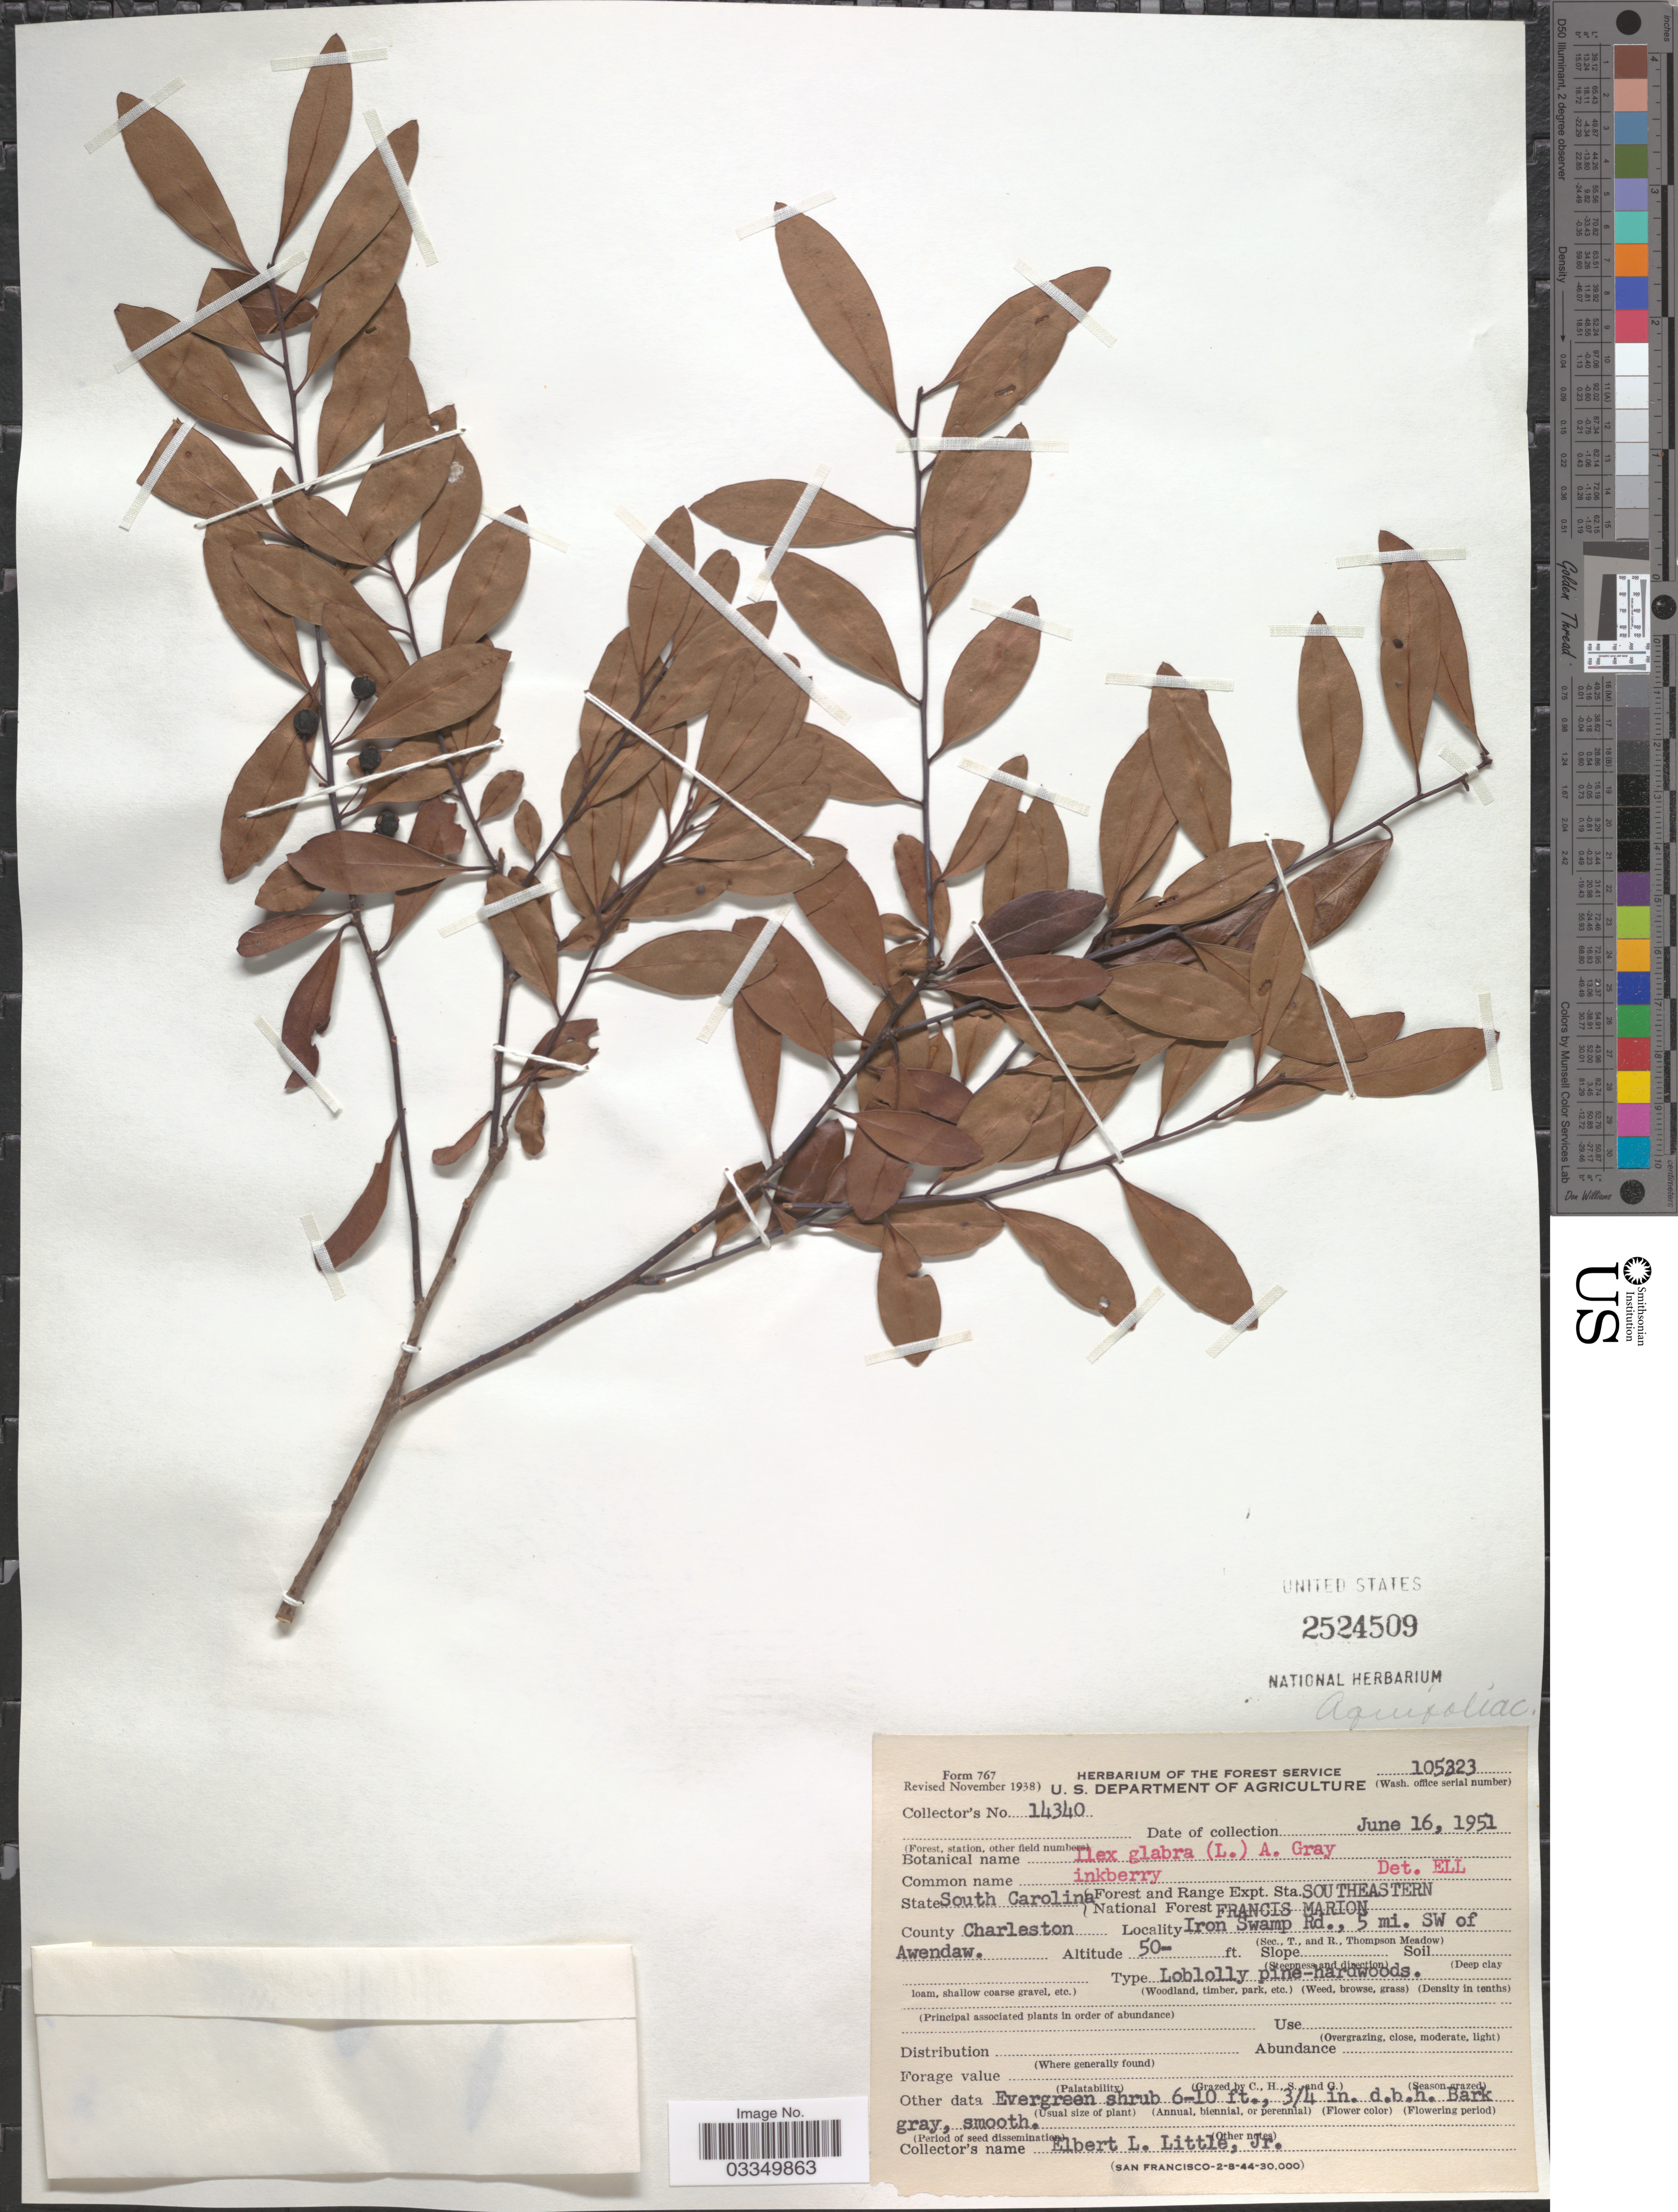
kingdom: Plantae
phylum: Tracheophyta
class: Magnoliopsida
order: Aquifoliales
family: Aquifoliaceae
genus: Ilex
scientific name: Ilex glabra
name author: (L.) A. Gray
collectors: E. L. Little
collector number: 14340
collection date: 1951-06-16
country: United States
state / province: South Carolina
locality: Forest and Range Expt. Sta. National Forest Southeastern Francis Marion. County Charleston. Iron Swamp Rd., 5 mi. SW of Awendaw.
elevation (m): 15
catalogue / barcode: US 2524509